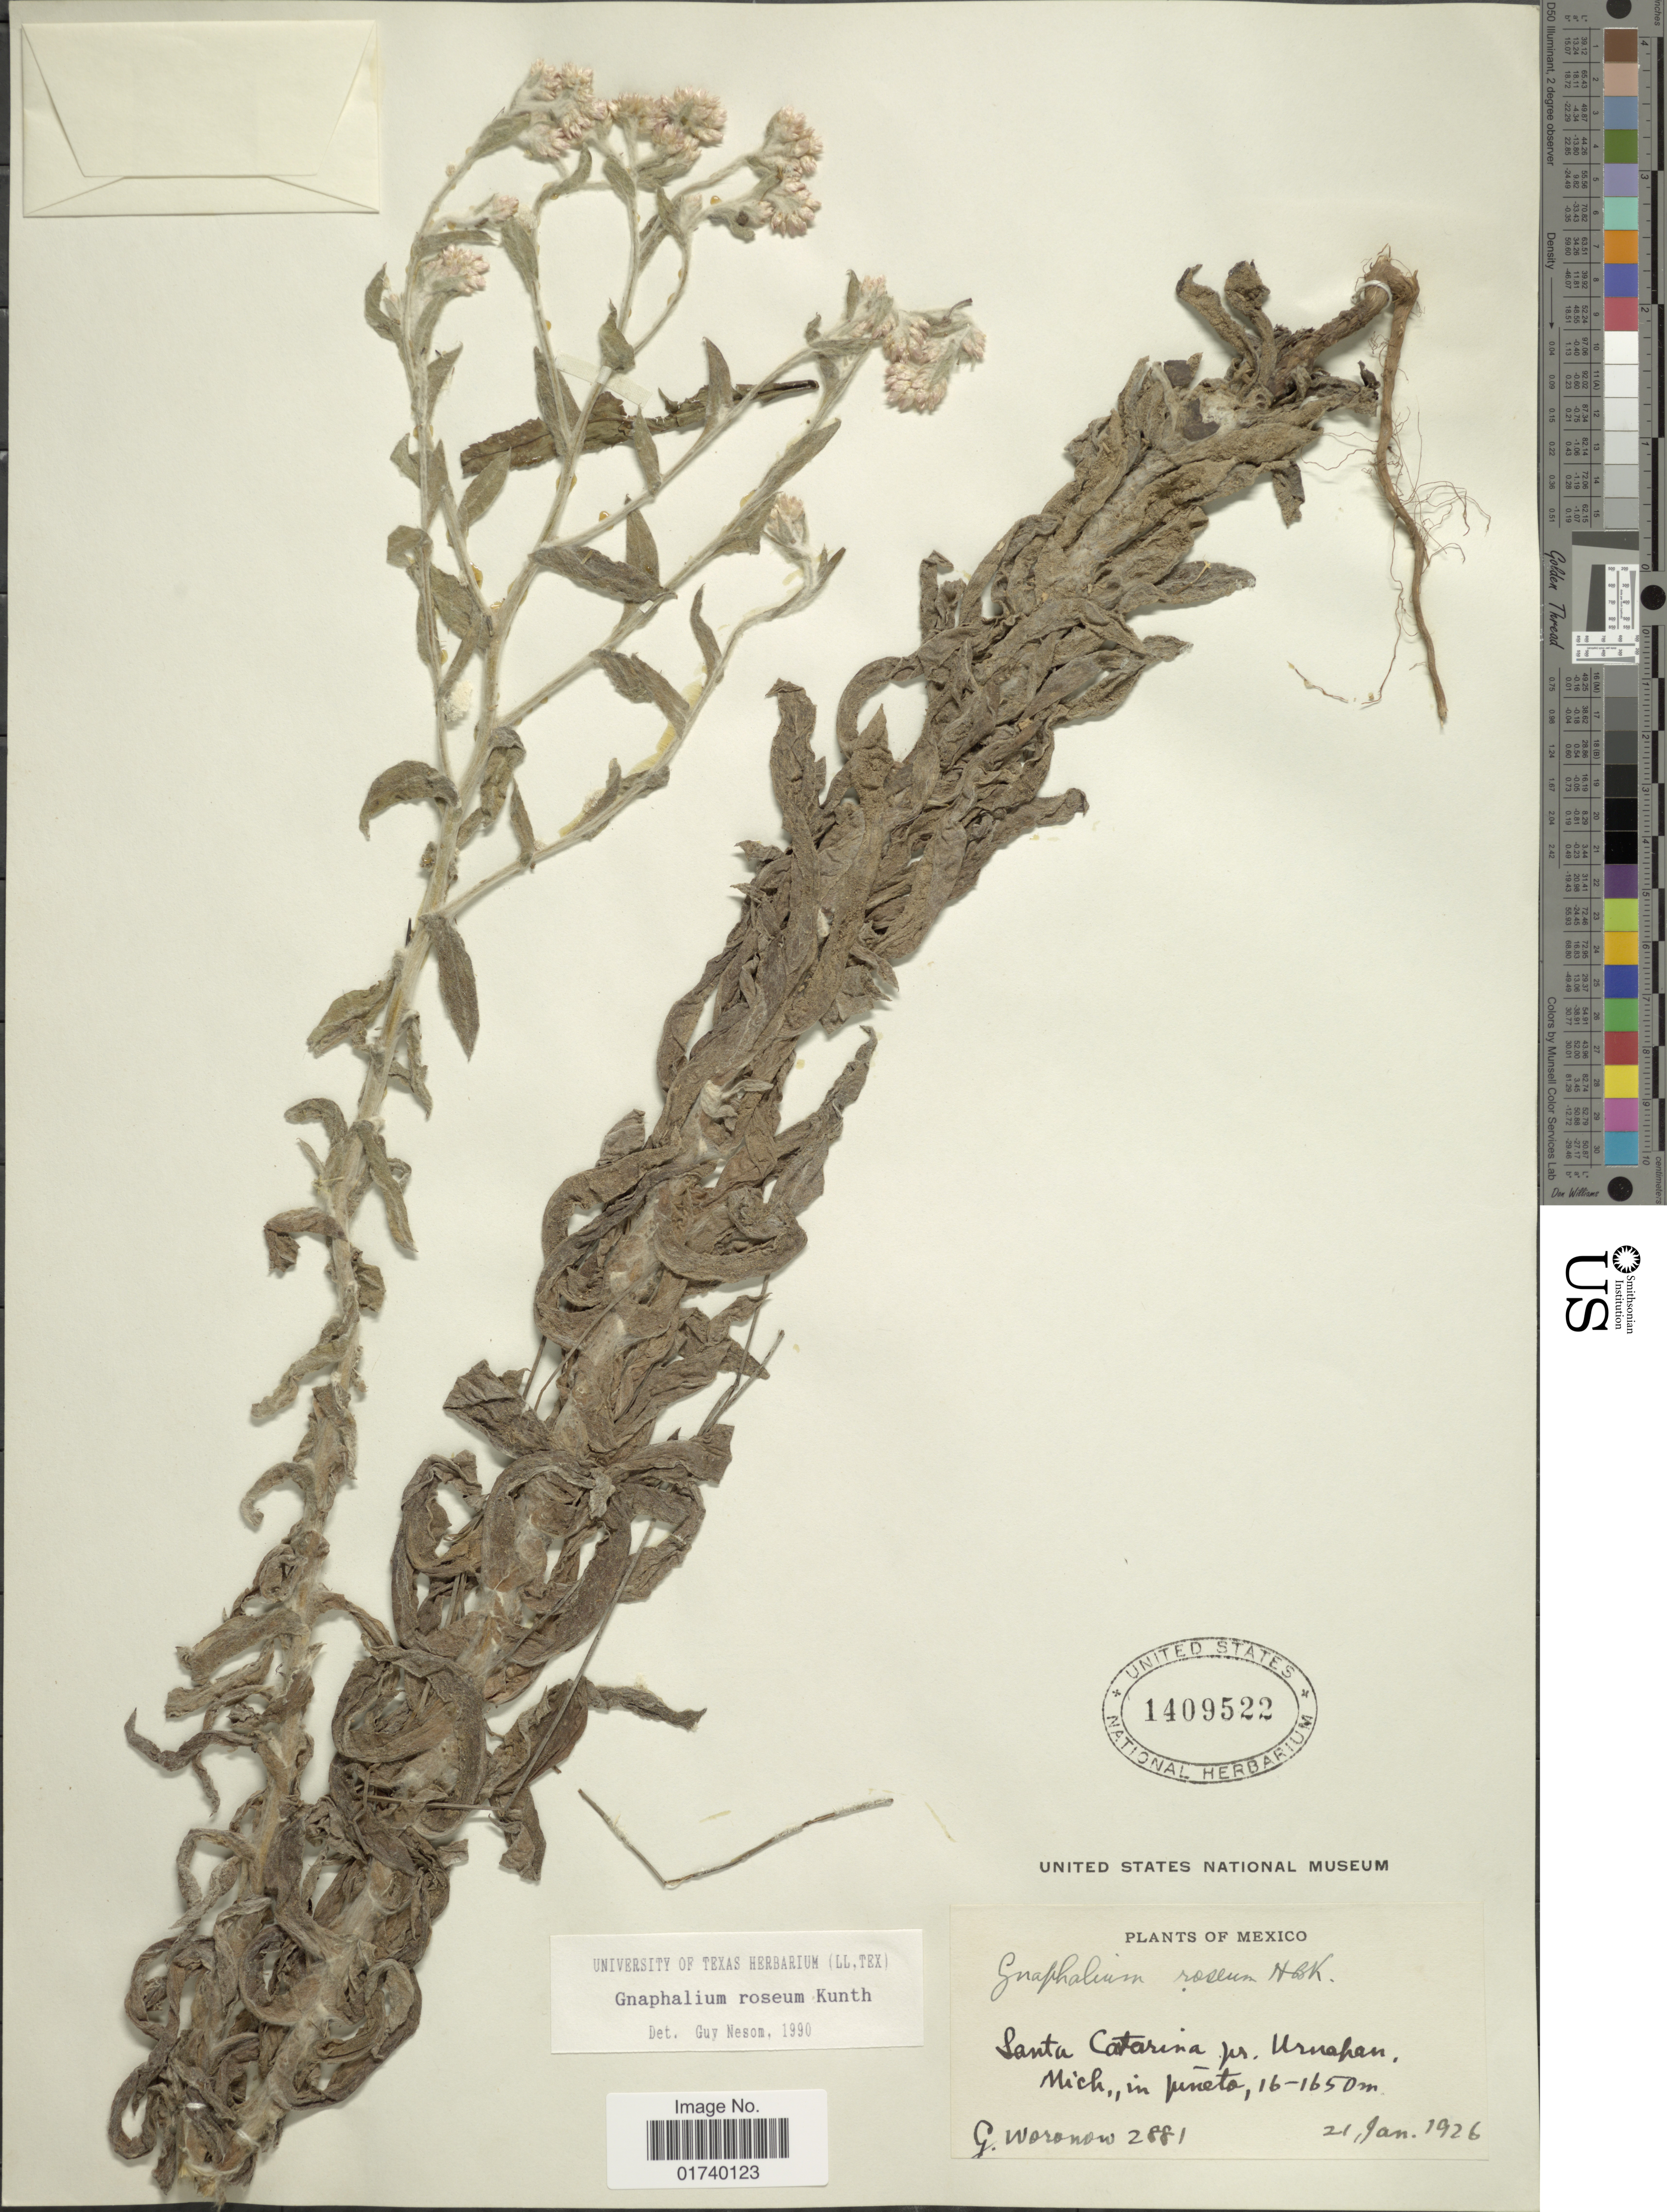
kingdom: Plantae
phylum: Tracheophyta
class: Magnoliopsida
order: Asterales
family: Asteraceae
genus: Pseudognaphalium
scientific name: Pseudognaphalium roseum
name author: (Kunth) Anderb.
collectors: G. Woronow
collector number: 2881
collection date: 1926-01-21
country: Mexico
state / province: Michoacán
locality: Santa Catarina, pr Uruahan Mich. in Pineta.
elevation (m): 1600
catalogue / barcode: US 1409522